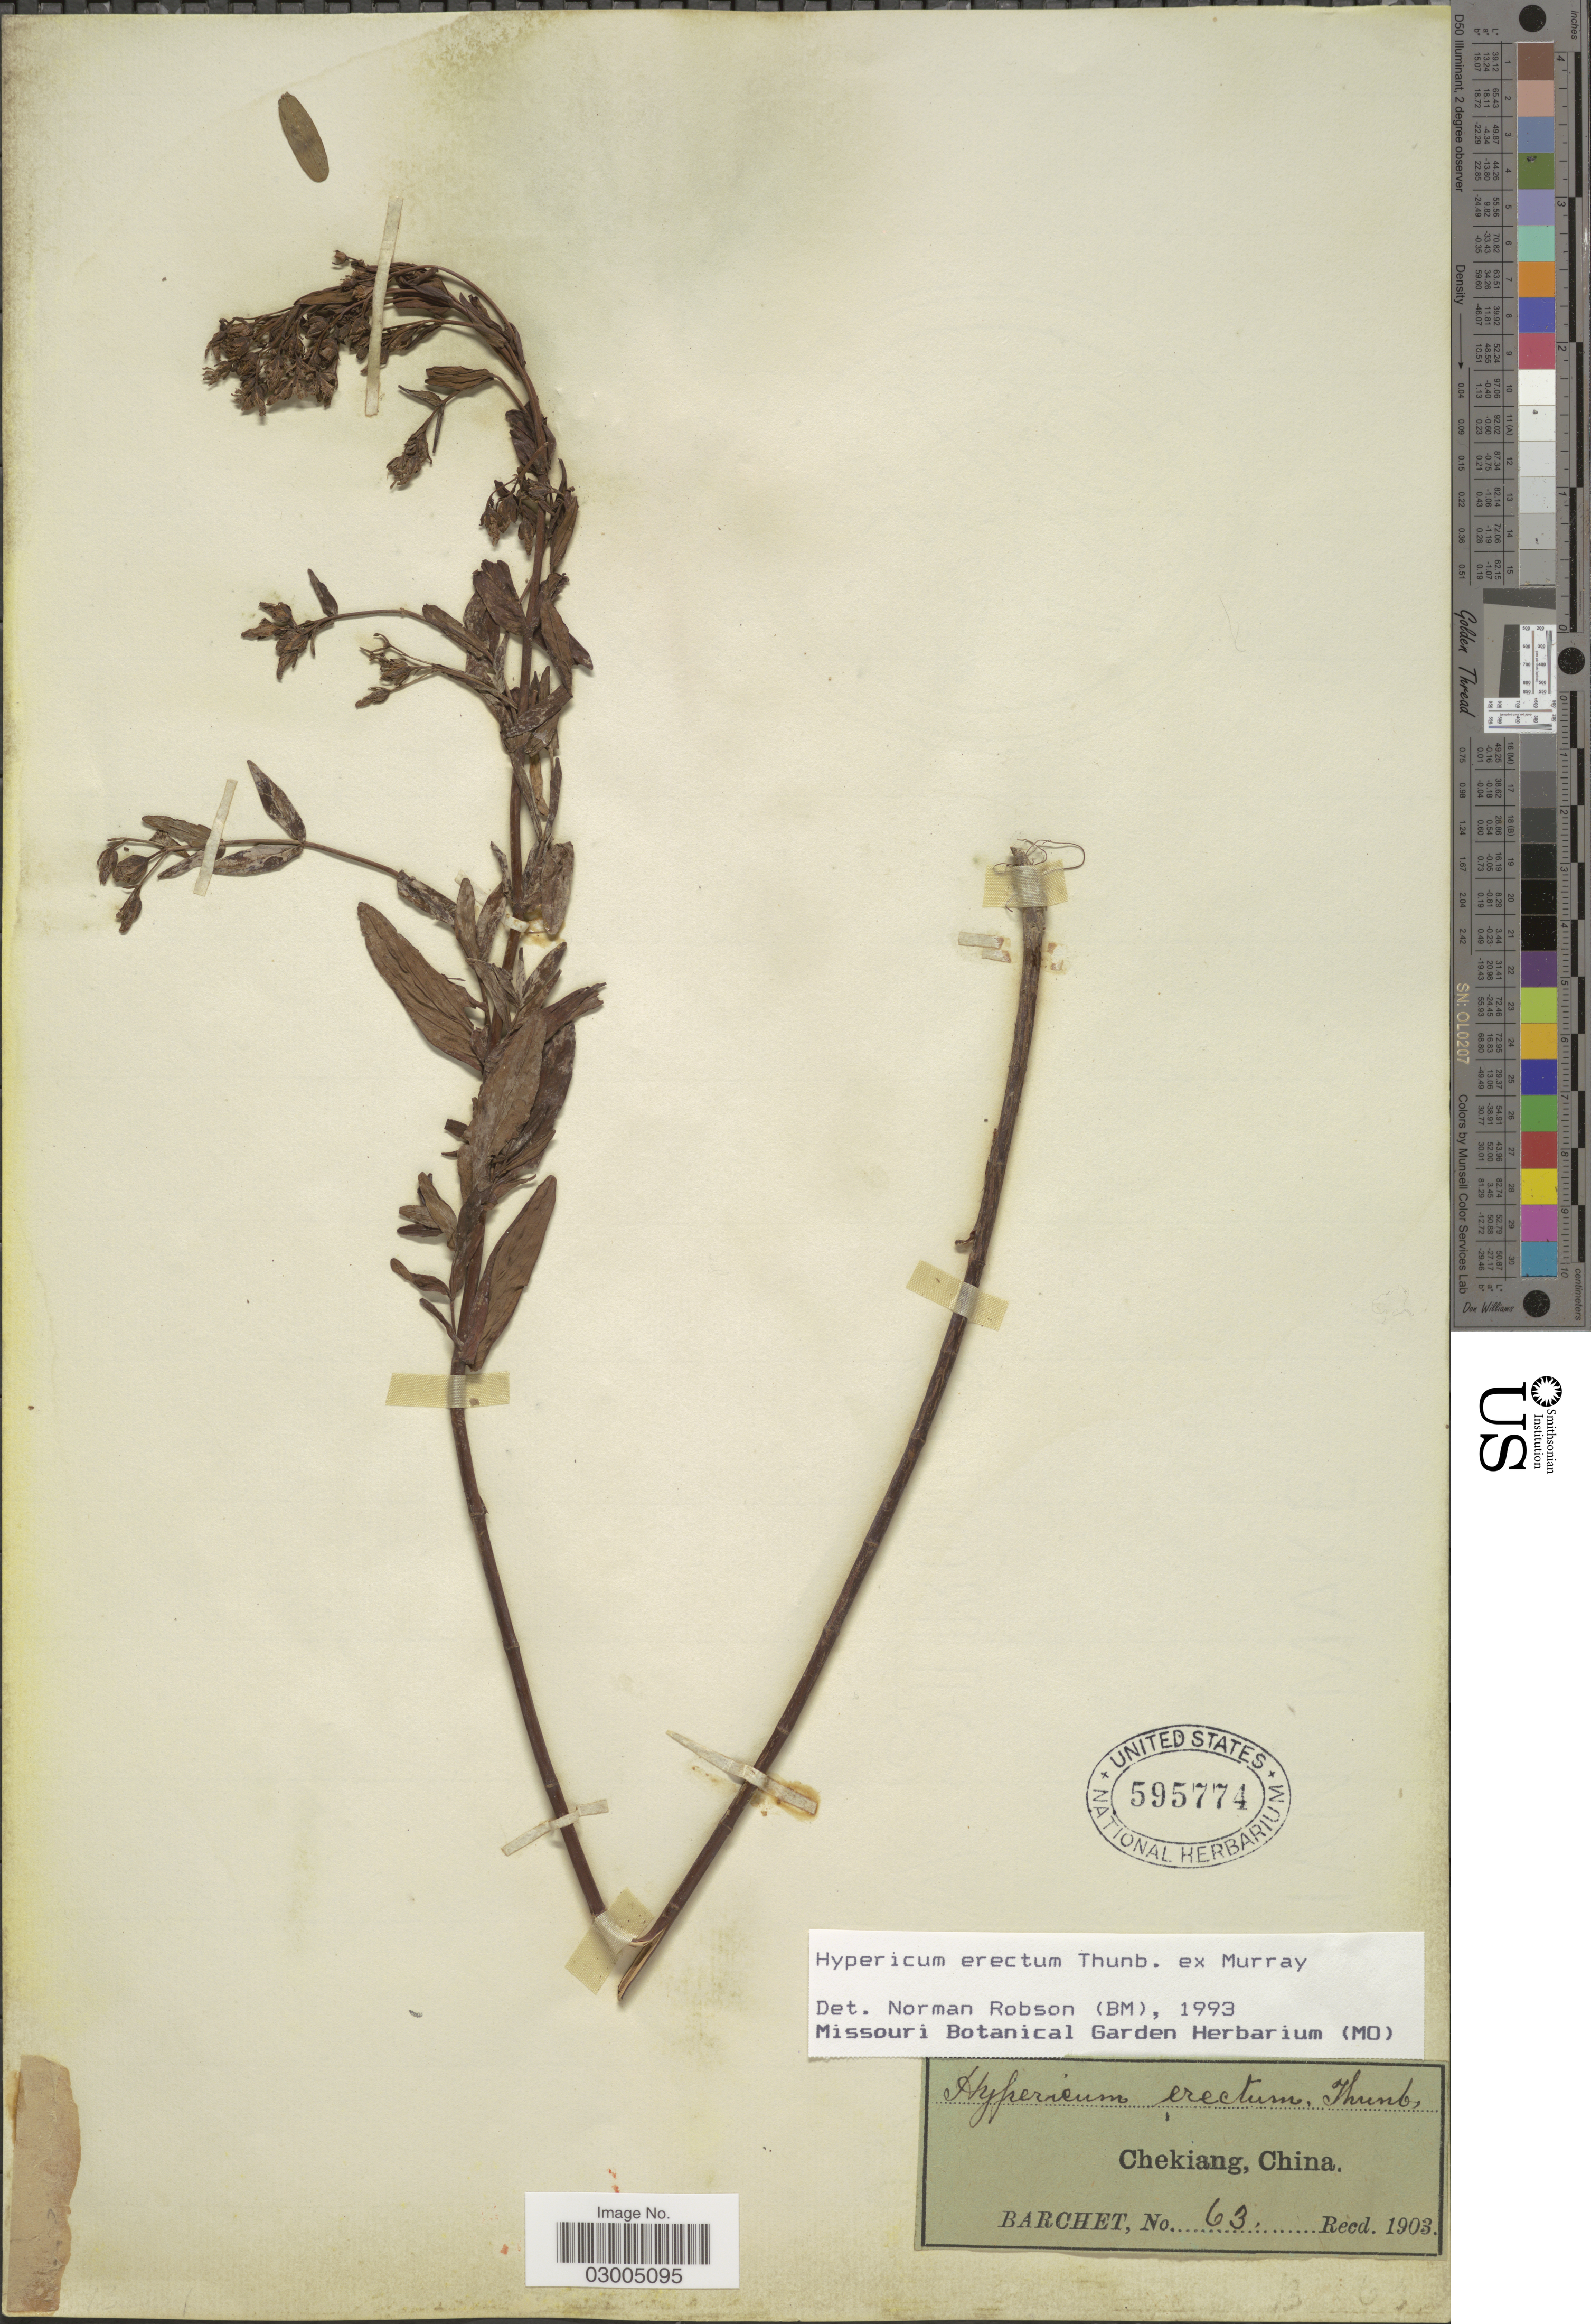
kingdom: Plantae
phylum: Tracheophyta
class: Magnoliopsida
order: Malpighiales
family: Hypericaceae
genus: Hypericum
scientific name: Hypericum erectum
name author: Thunb.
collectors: Barchet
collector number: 63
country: China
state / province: Zhejiang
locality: Chekiang.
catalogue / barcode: US 595774